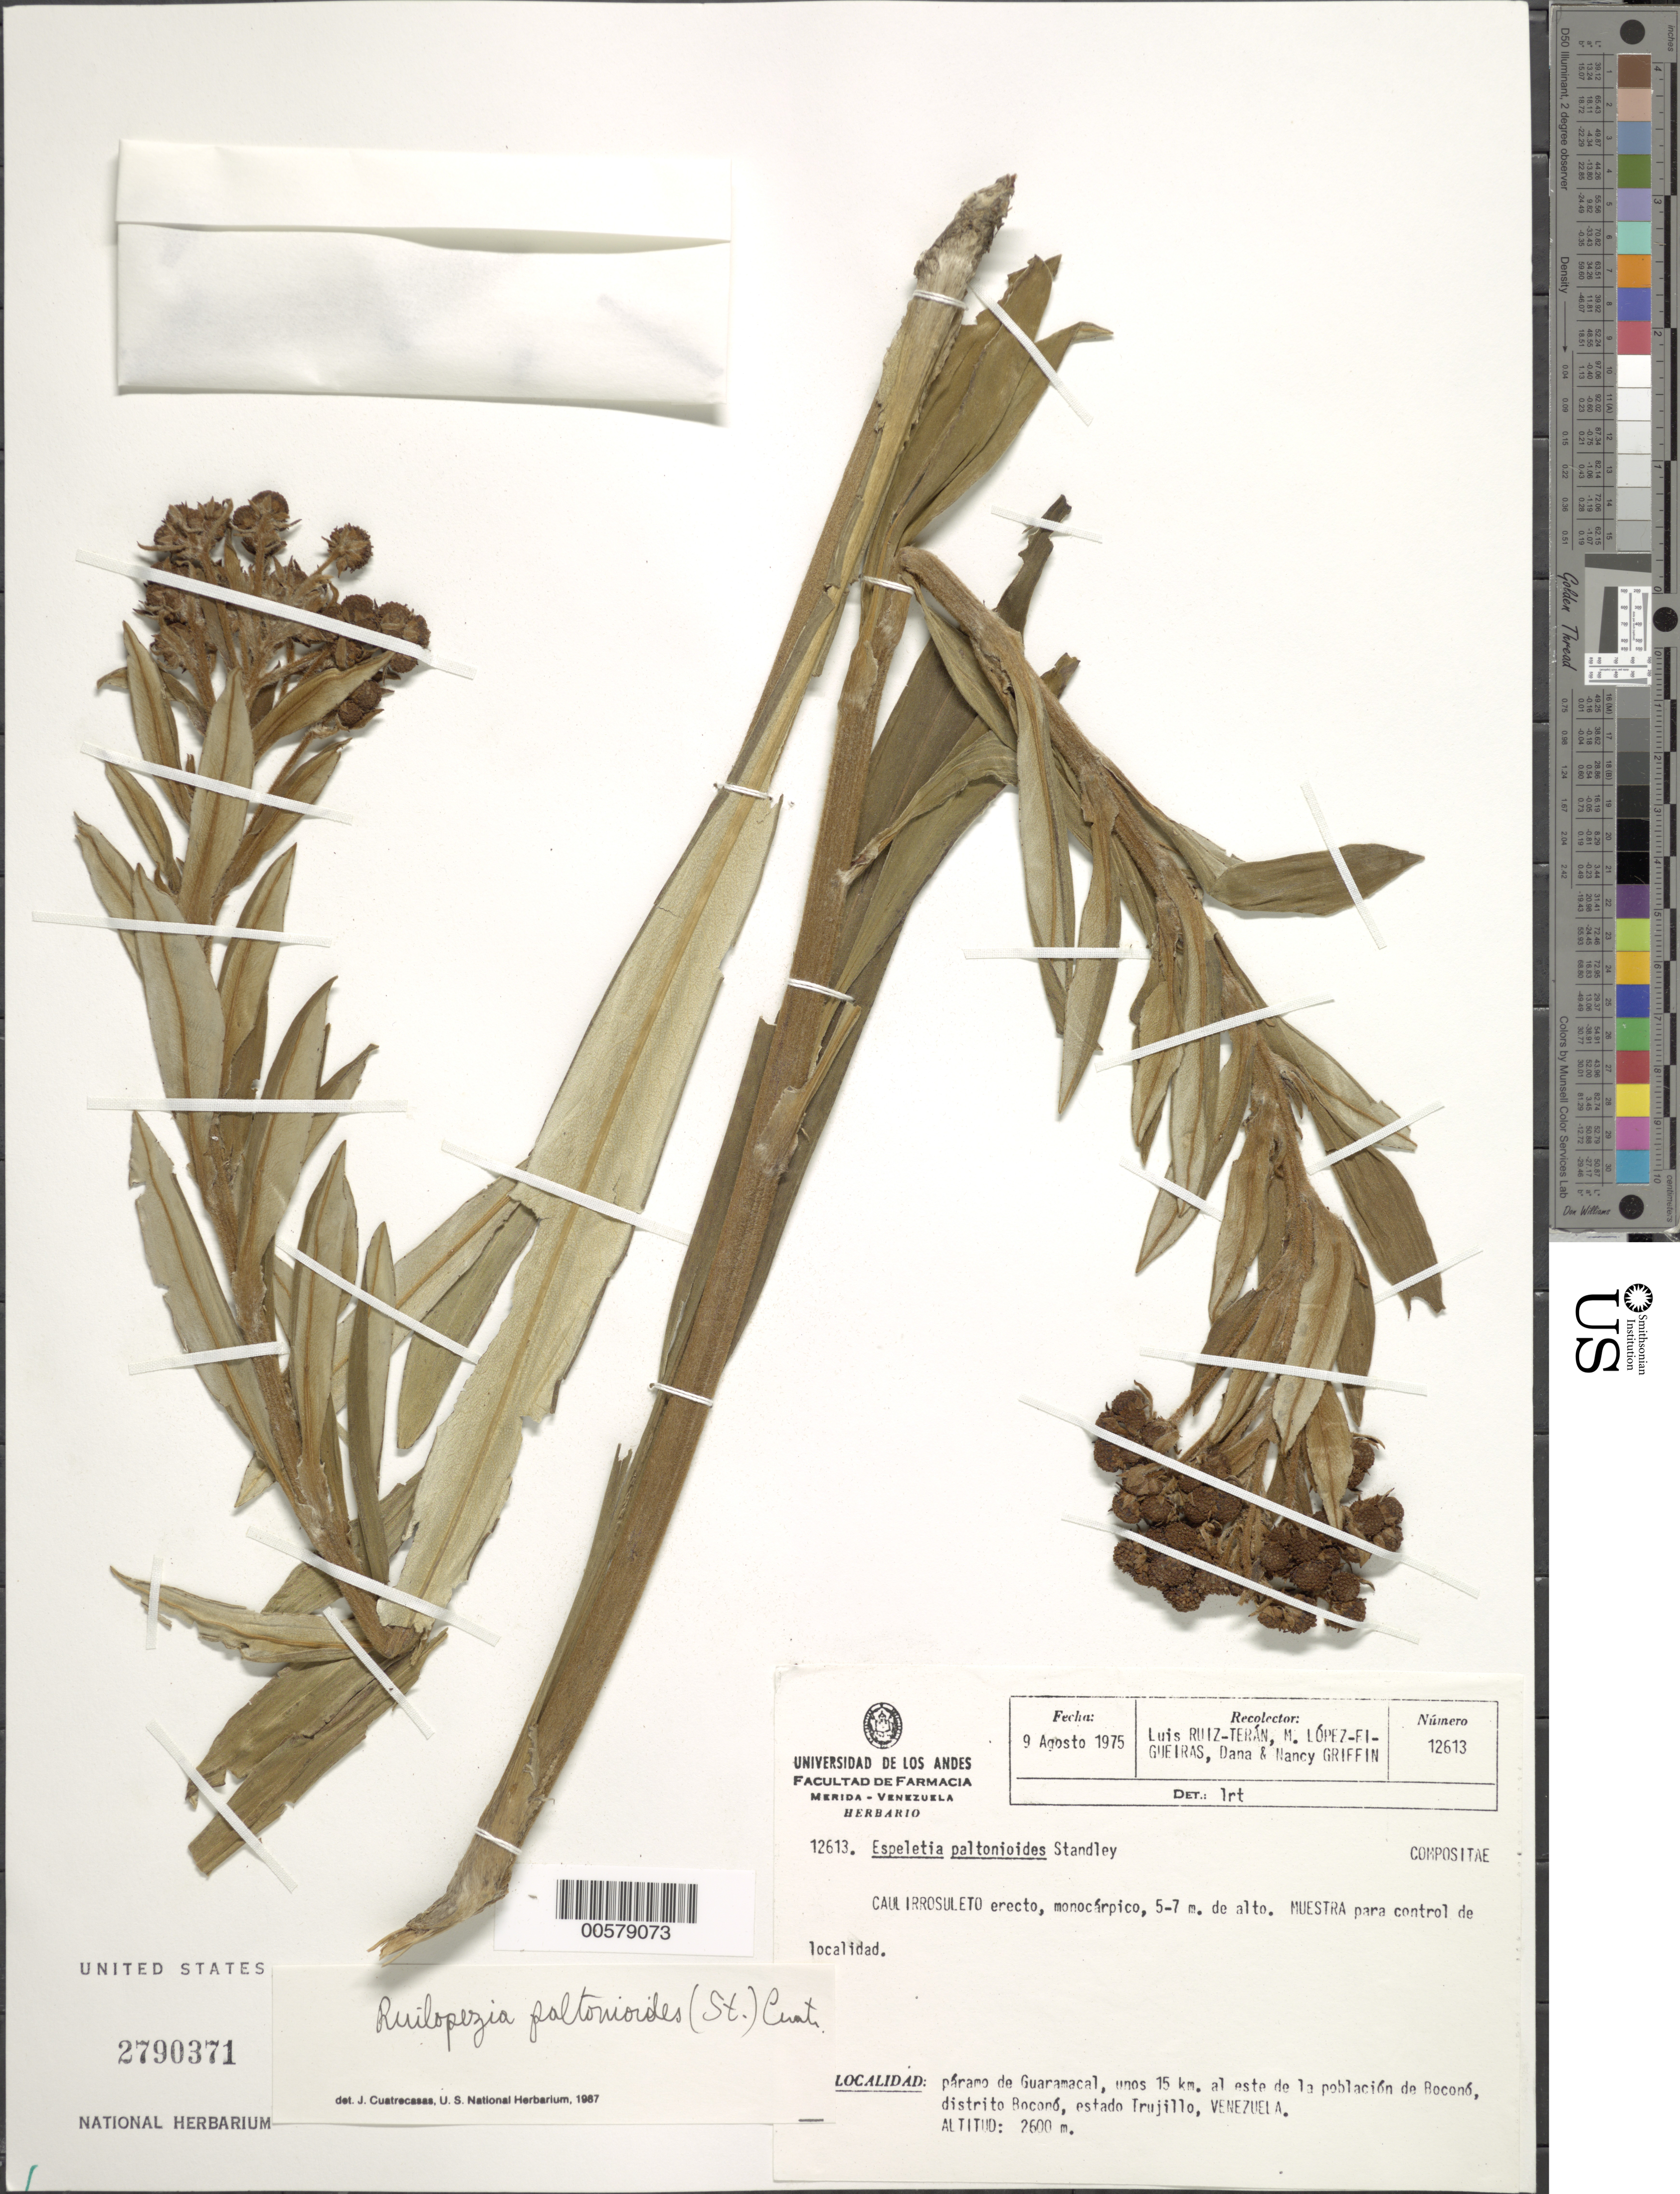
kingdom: Plantae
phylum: Tracheophyta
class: Magnoliopsida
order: Asterales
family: Asteraceae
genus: Ruilopezia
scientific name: Ruilopezia paltonioides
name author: (Standl.) Cuatrec.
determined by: Cuatrecasas, J.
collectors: L. E. Ruíz-Terán, M. López Figueiras, D. Griffin & N. Griffin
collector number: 12613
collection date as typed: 09 Aug 1975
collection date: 1975-08-09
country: Venezuela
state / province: Trujillo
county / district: Boconó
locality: Páramo de Guaramacal, 15 km E de Boconó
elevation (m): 2600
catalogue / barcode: US 2790371